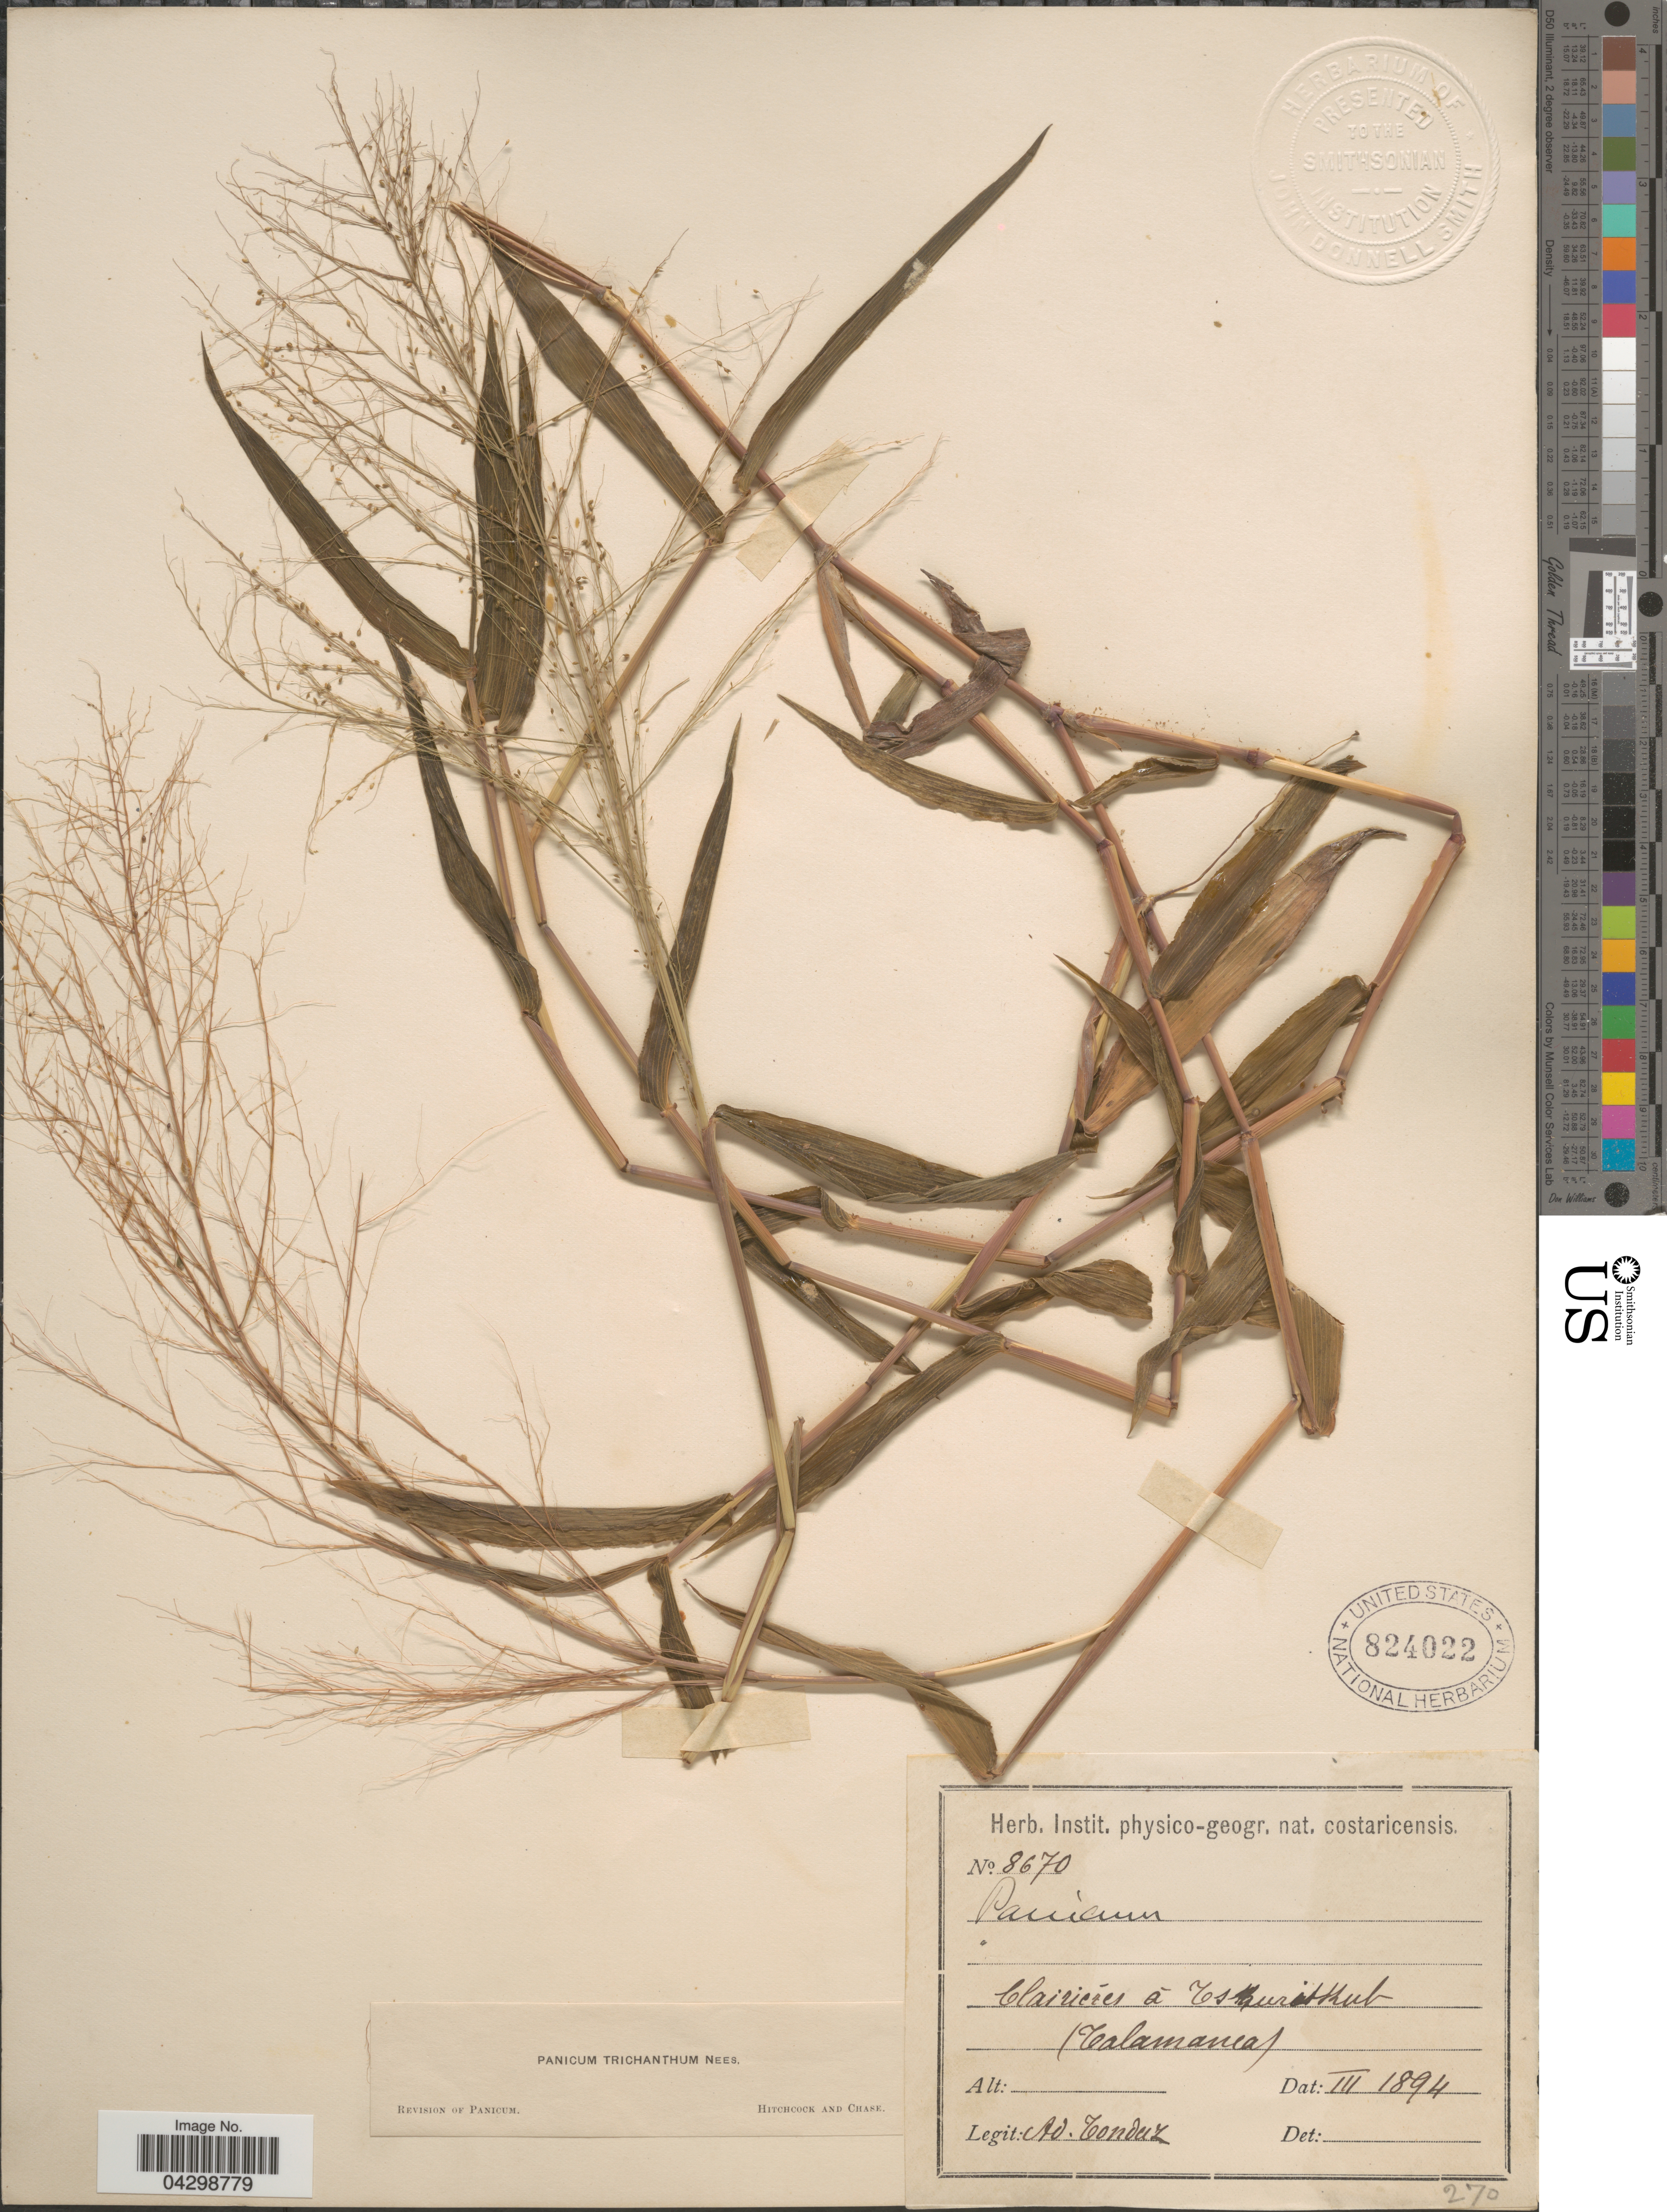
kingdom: Plantae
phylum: Tracheophyta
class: Liliopsida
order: Poales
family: Poaceae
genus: Panicum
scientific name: Panicum trichanthum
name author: Nees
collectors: A. Tonduz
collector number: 8670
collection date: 1894-03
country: Costa Rica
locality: Clairiéres á [illegible text] (Talamanca).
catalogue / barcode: US 824022